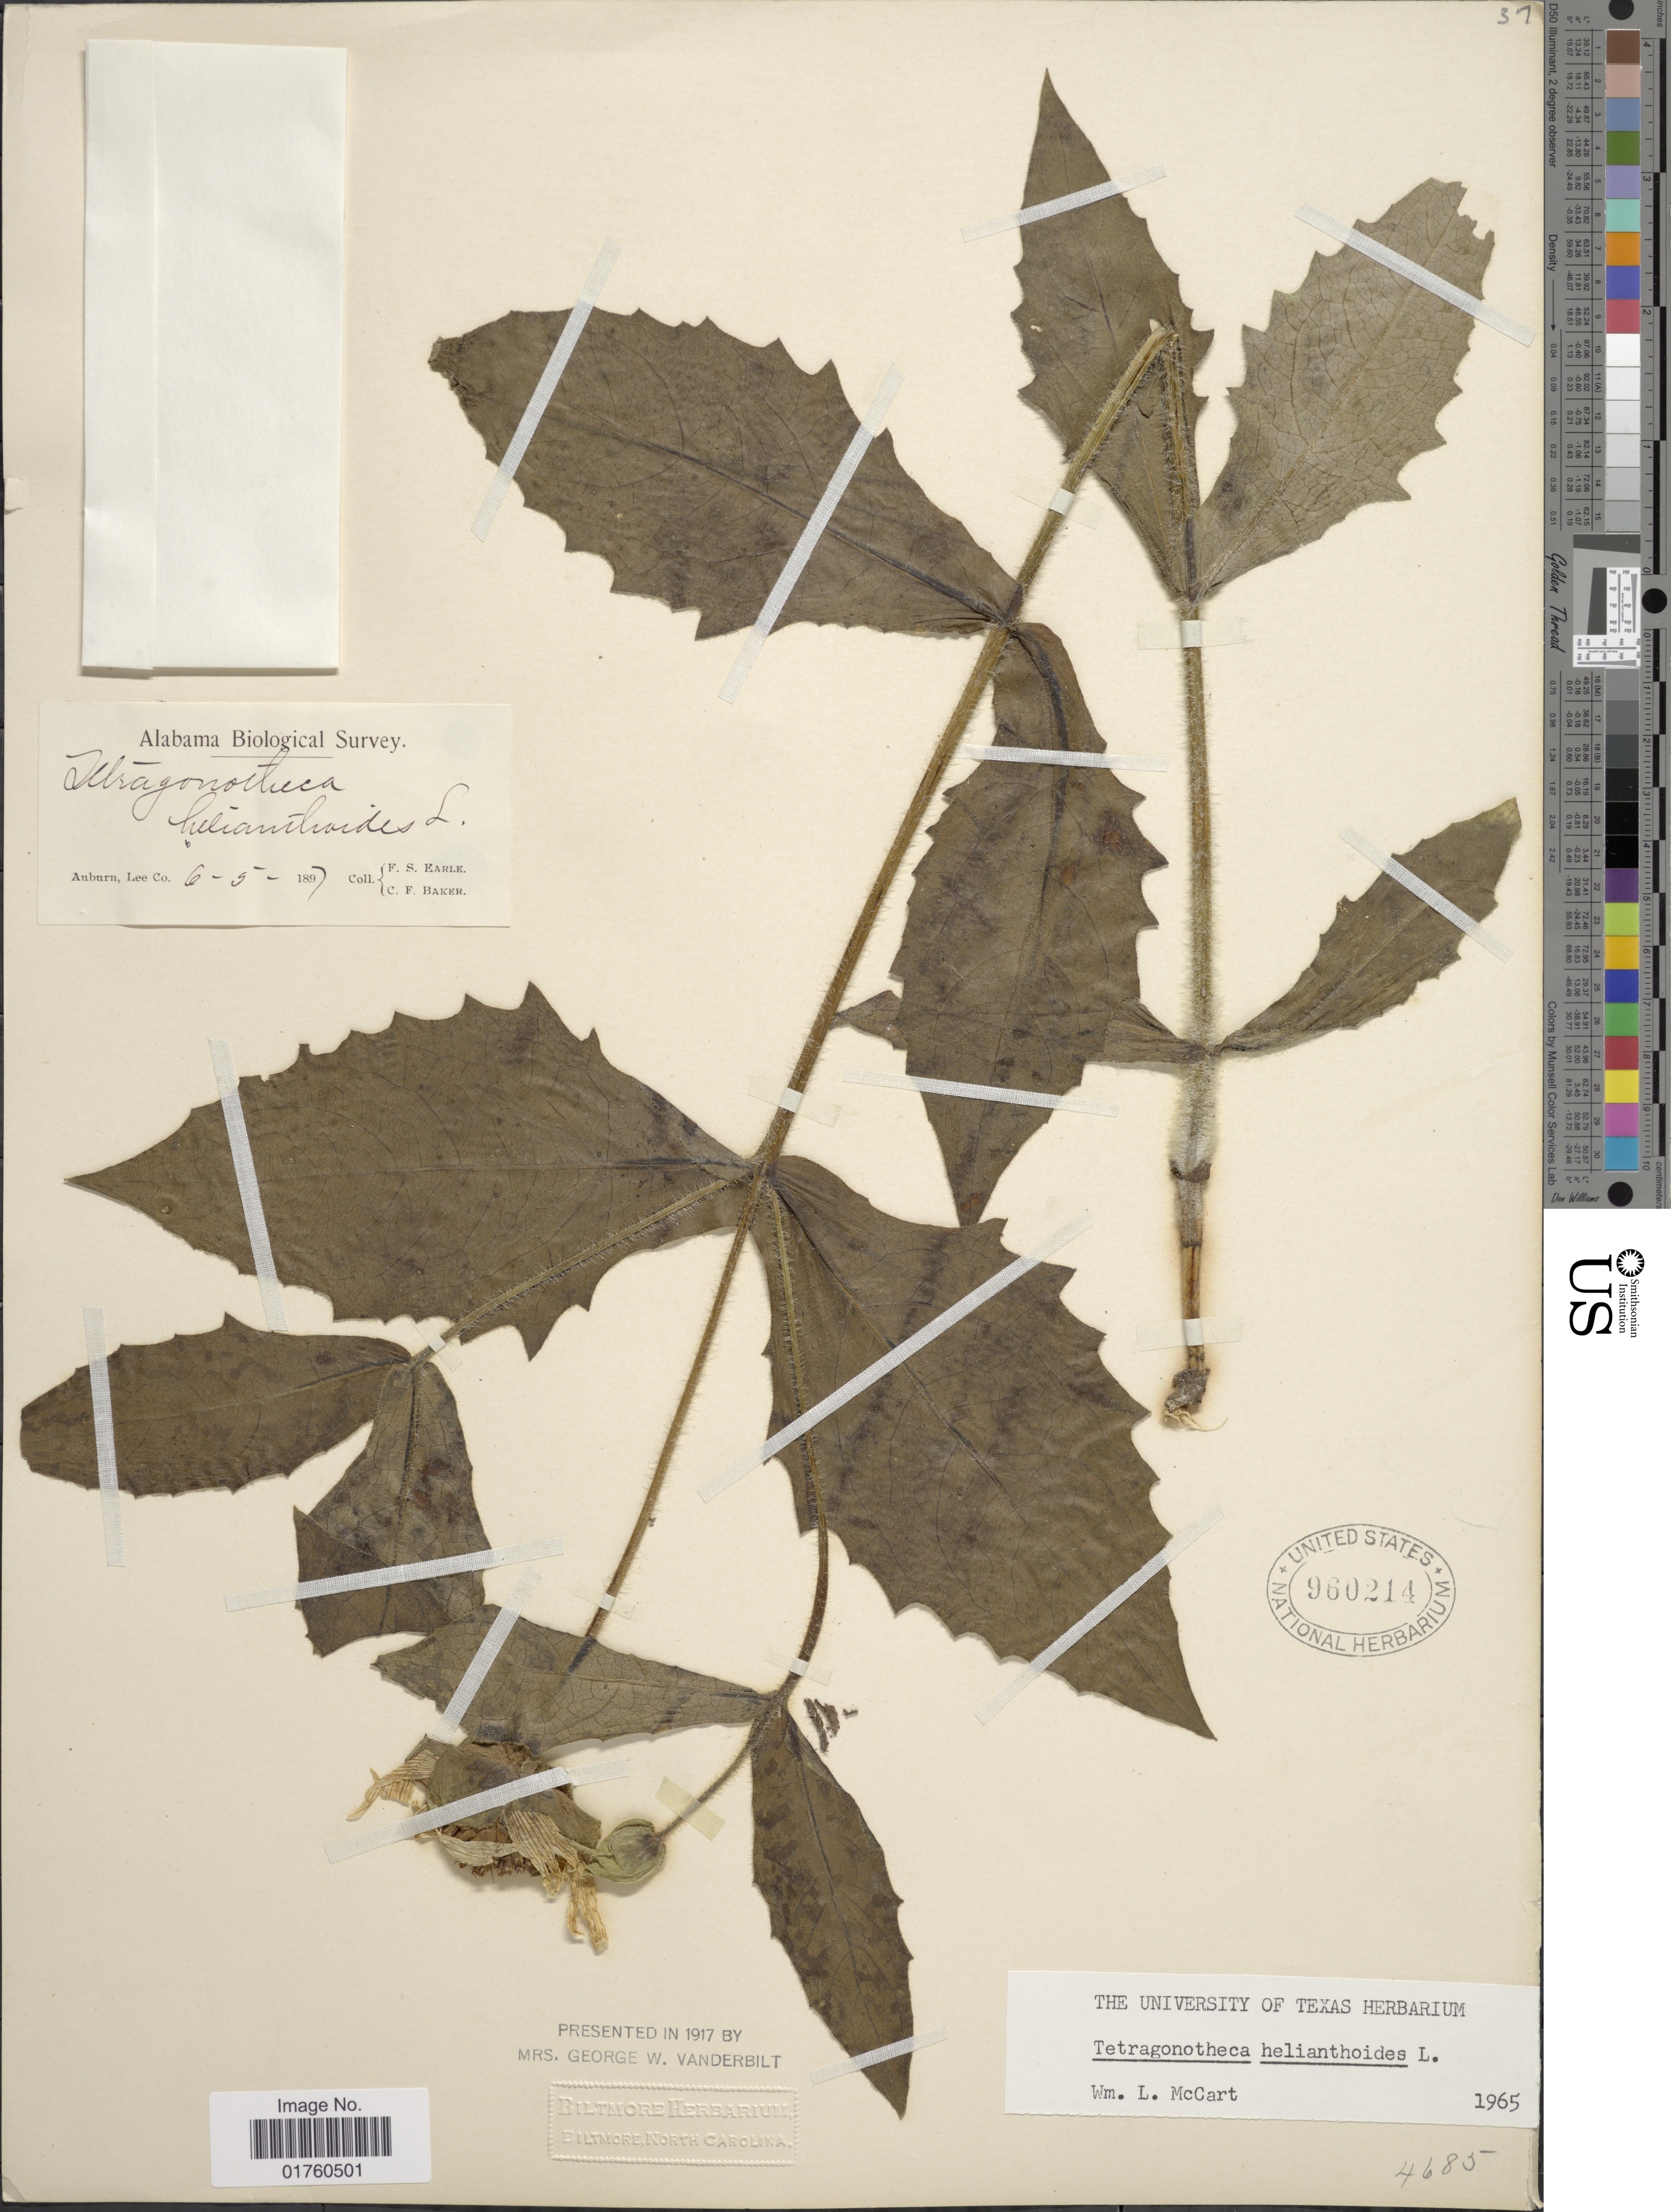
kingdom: Plantae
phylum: Tracheophyta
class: Magnoliopsida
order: Asterales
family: Asteraceae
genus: Tetragonotheca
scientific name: Tetragonotheca helianthoides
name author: L.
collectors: F. S. Earle & C. F. Baker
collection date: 1897-05-06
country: United States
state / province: Alabama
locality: Auburm, Lee Co.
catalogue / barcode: US 960214